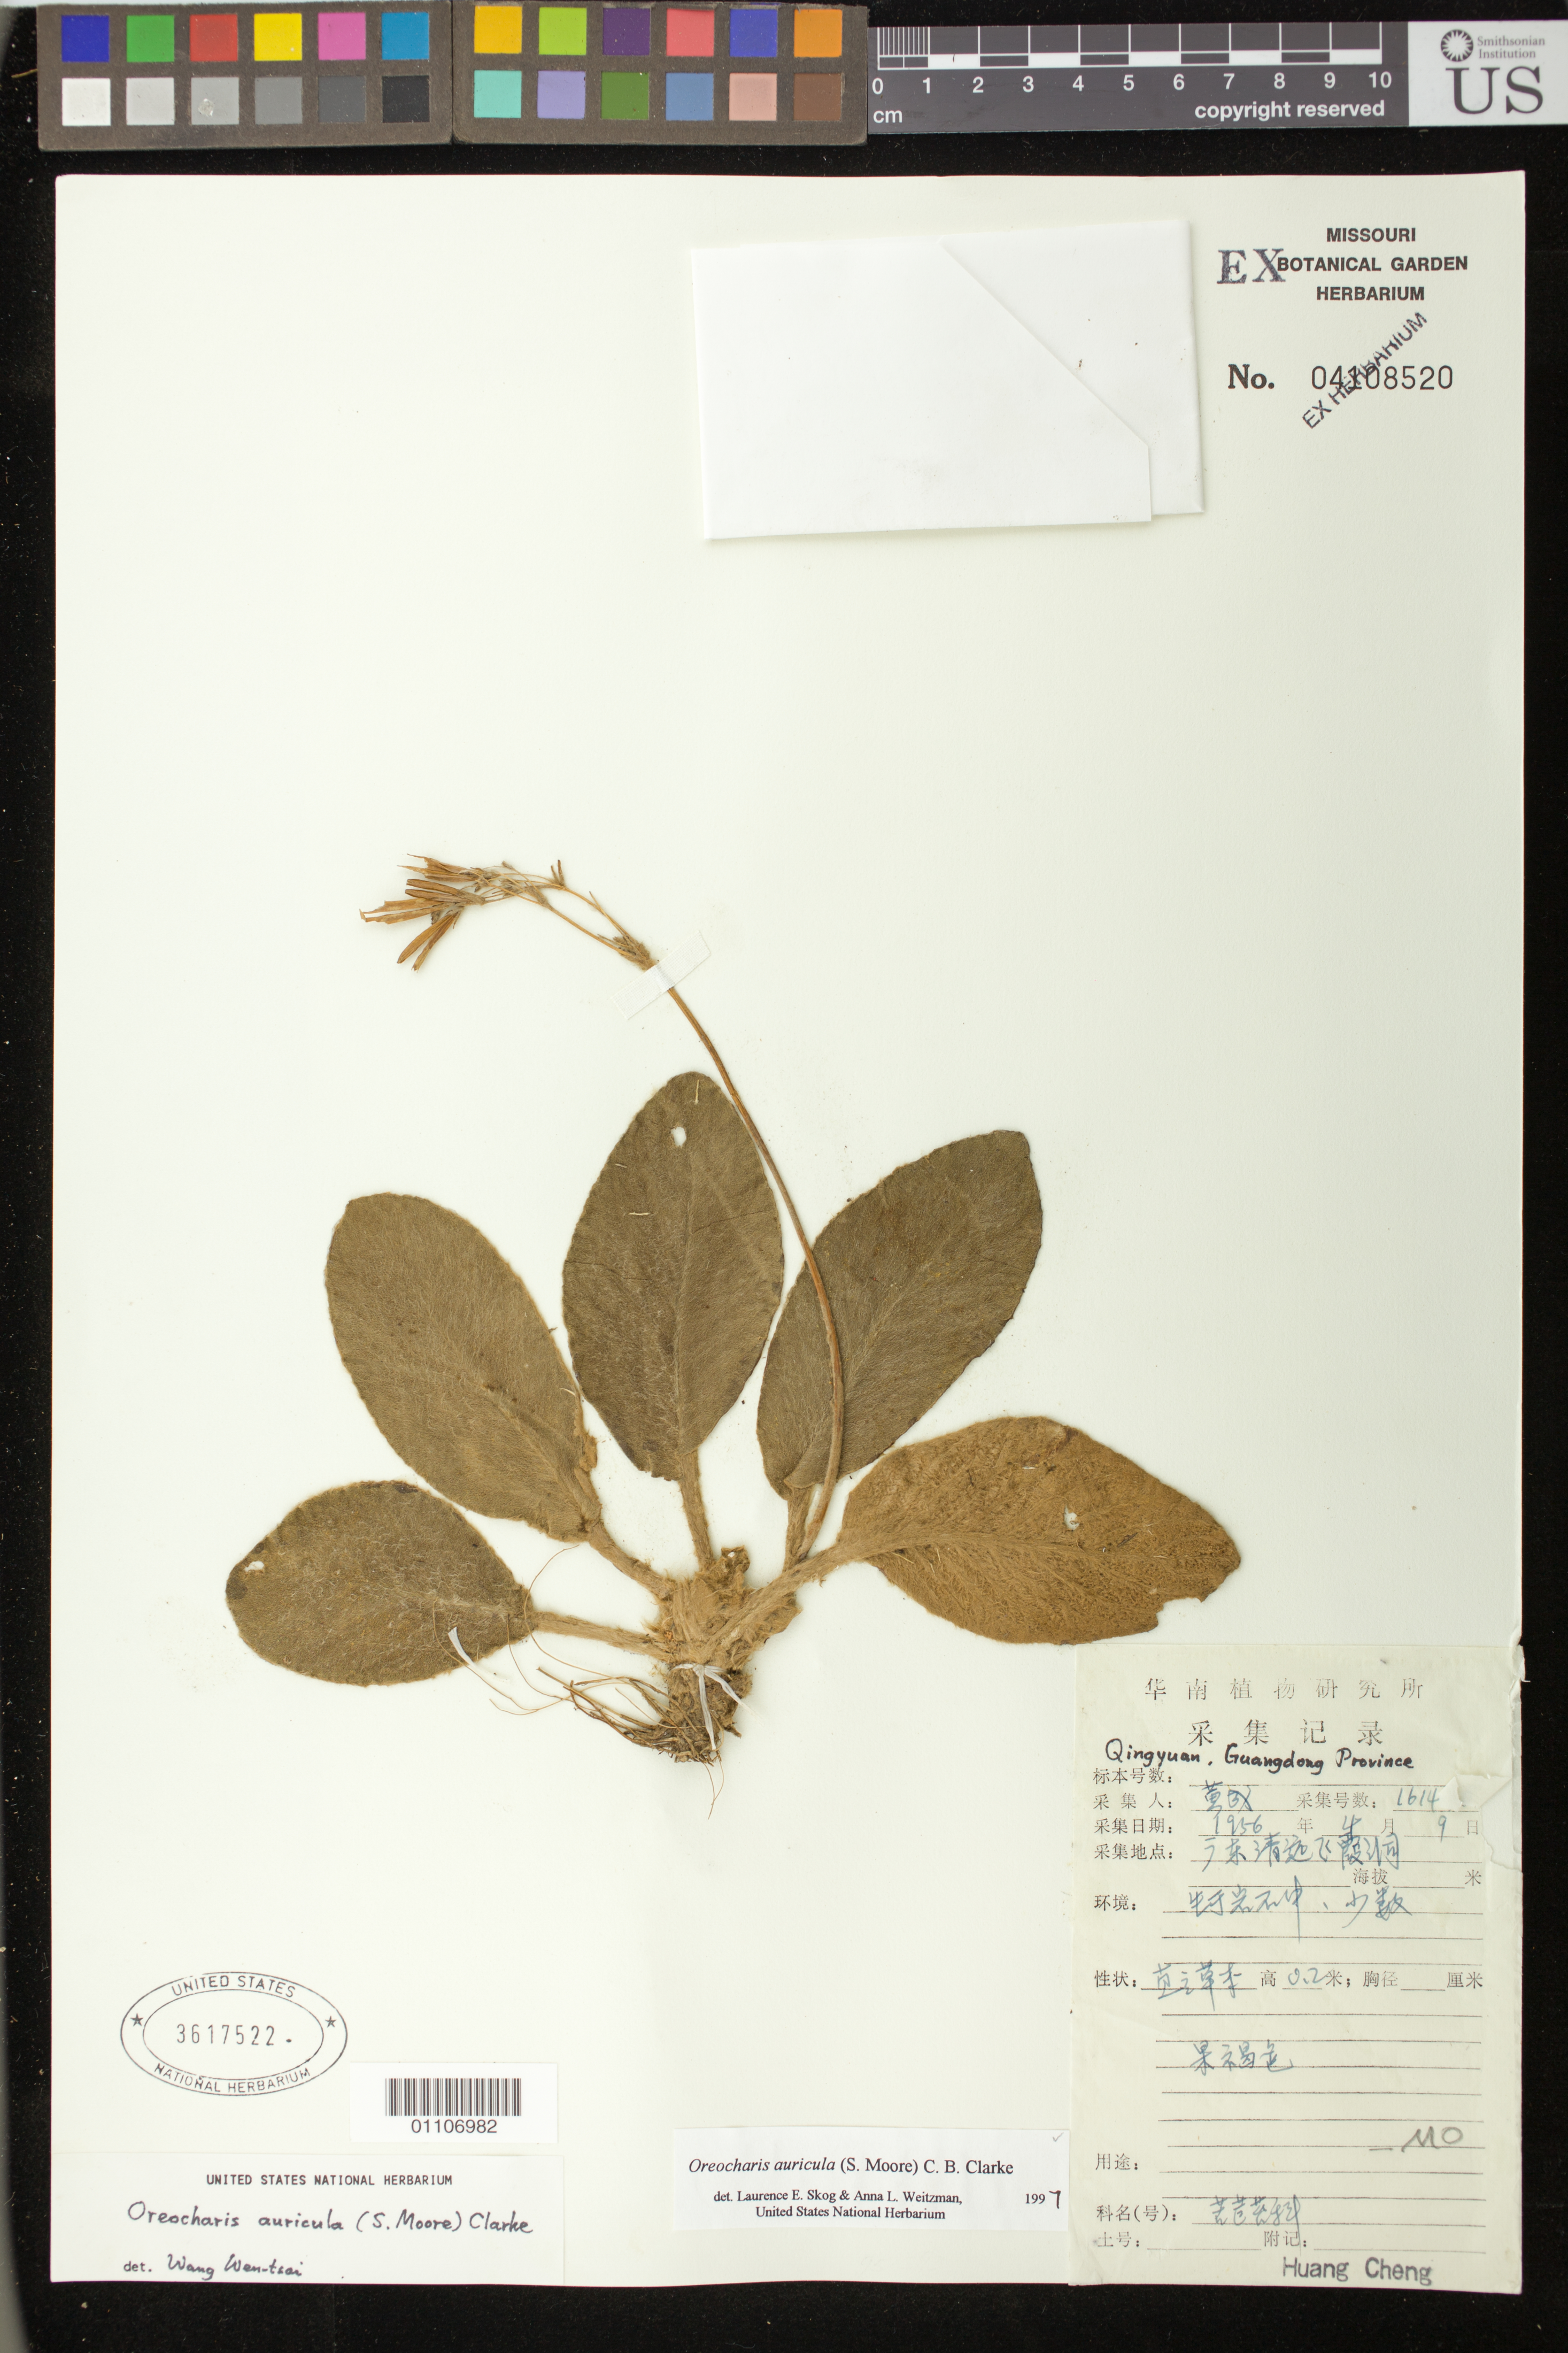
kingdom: Plantae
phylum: Tracheophyta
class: Magnoliopsida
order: Lamiales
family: Gesneriaceae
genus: Oreocharis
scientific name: Oreocharis auricula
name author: (S. Moore) C.B. Clarke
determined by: Skog, L. E.; Weitzman, A. L.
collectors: C. Huang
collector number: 161430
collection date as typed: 04 Sep 1956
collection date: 1956-09-04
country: China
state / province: Guangdong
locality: Qingyuan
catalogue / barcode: US 3617522